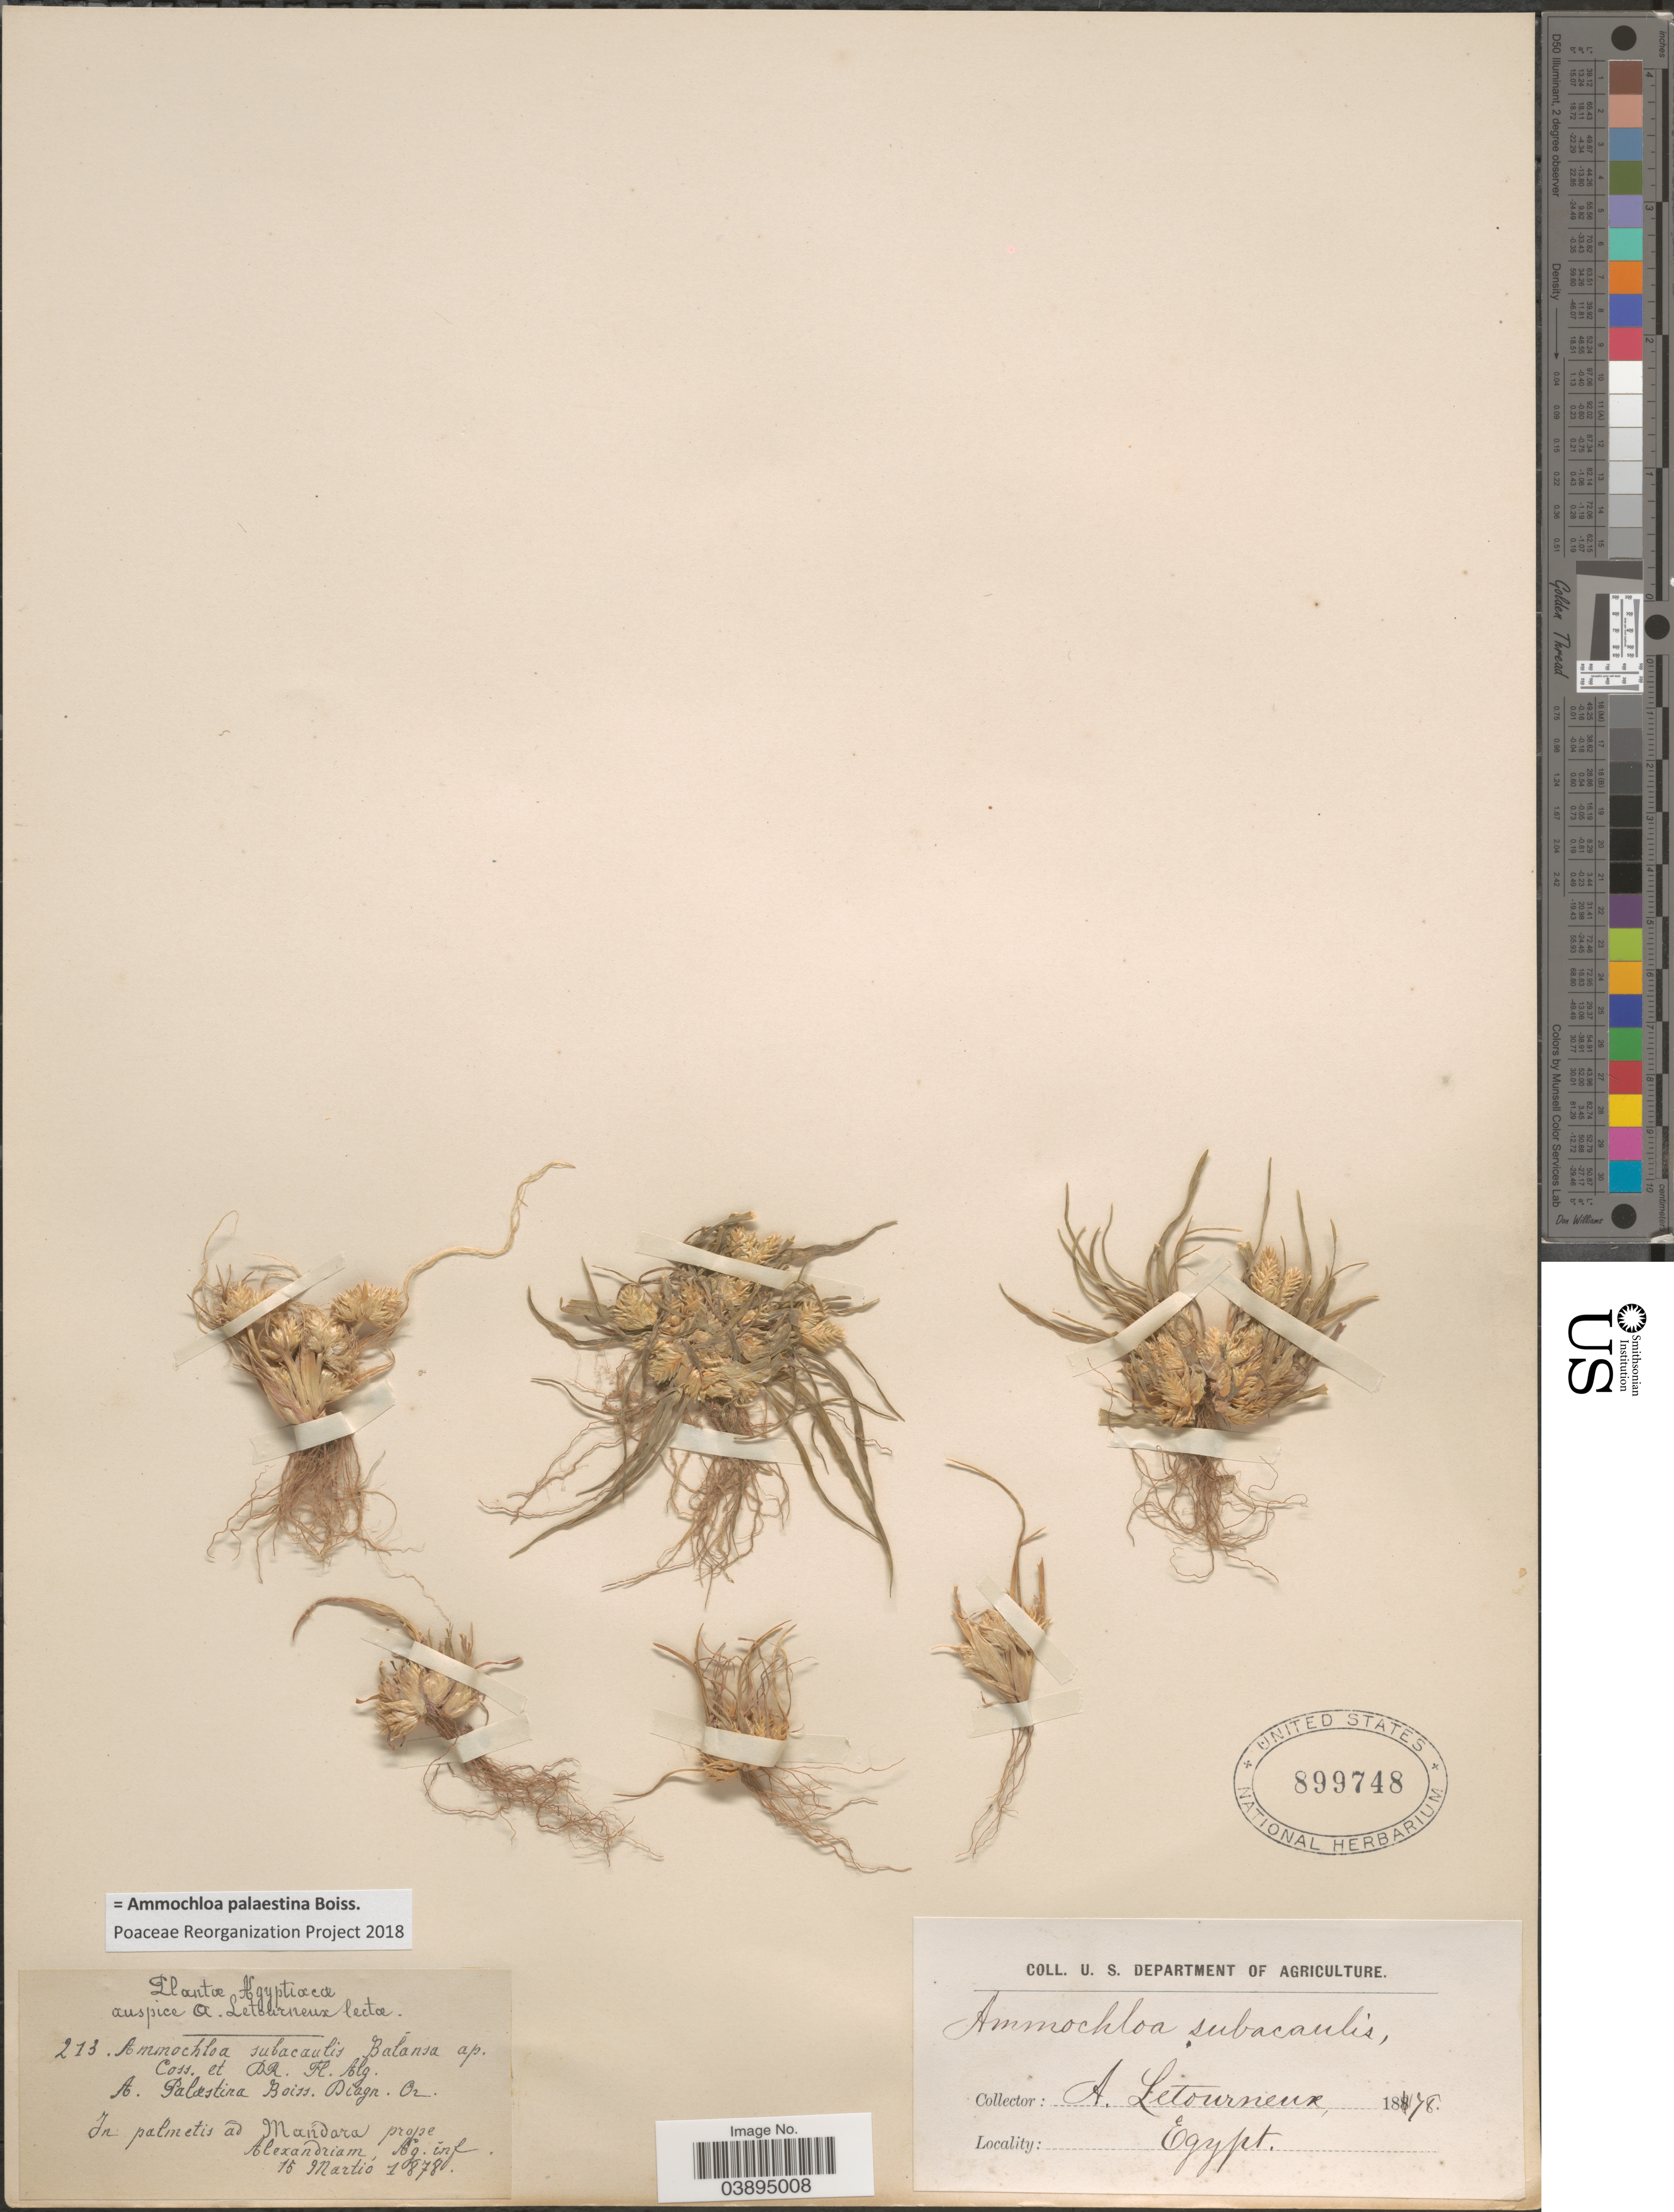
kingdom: Plantae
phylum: Tracheophyta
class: Liliopsida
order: Poales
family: Poaceae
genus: Ammochloa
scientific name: Ammochloa palaestina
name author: Boiss.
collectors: A. Letourneux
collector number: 213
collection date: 1878-03-15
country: Egypt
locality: Ægyptiacæ. In palmetis ad Mandara prope Alexandriam, Ag. inf.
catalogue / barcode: US 899748